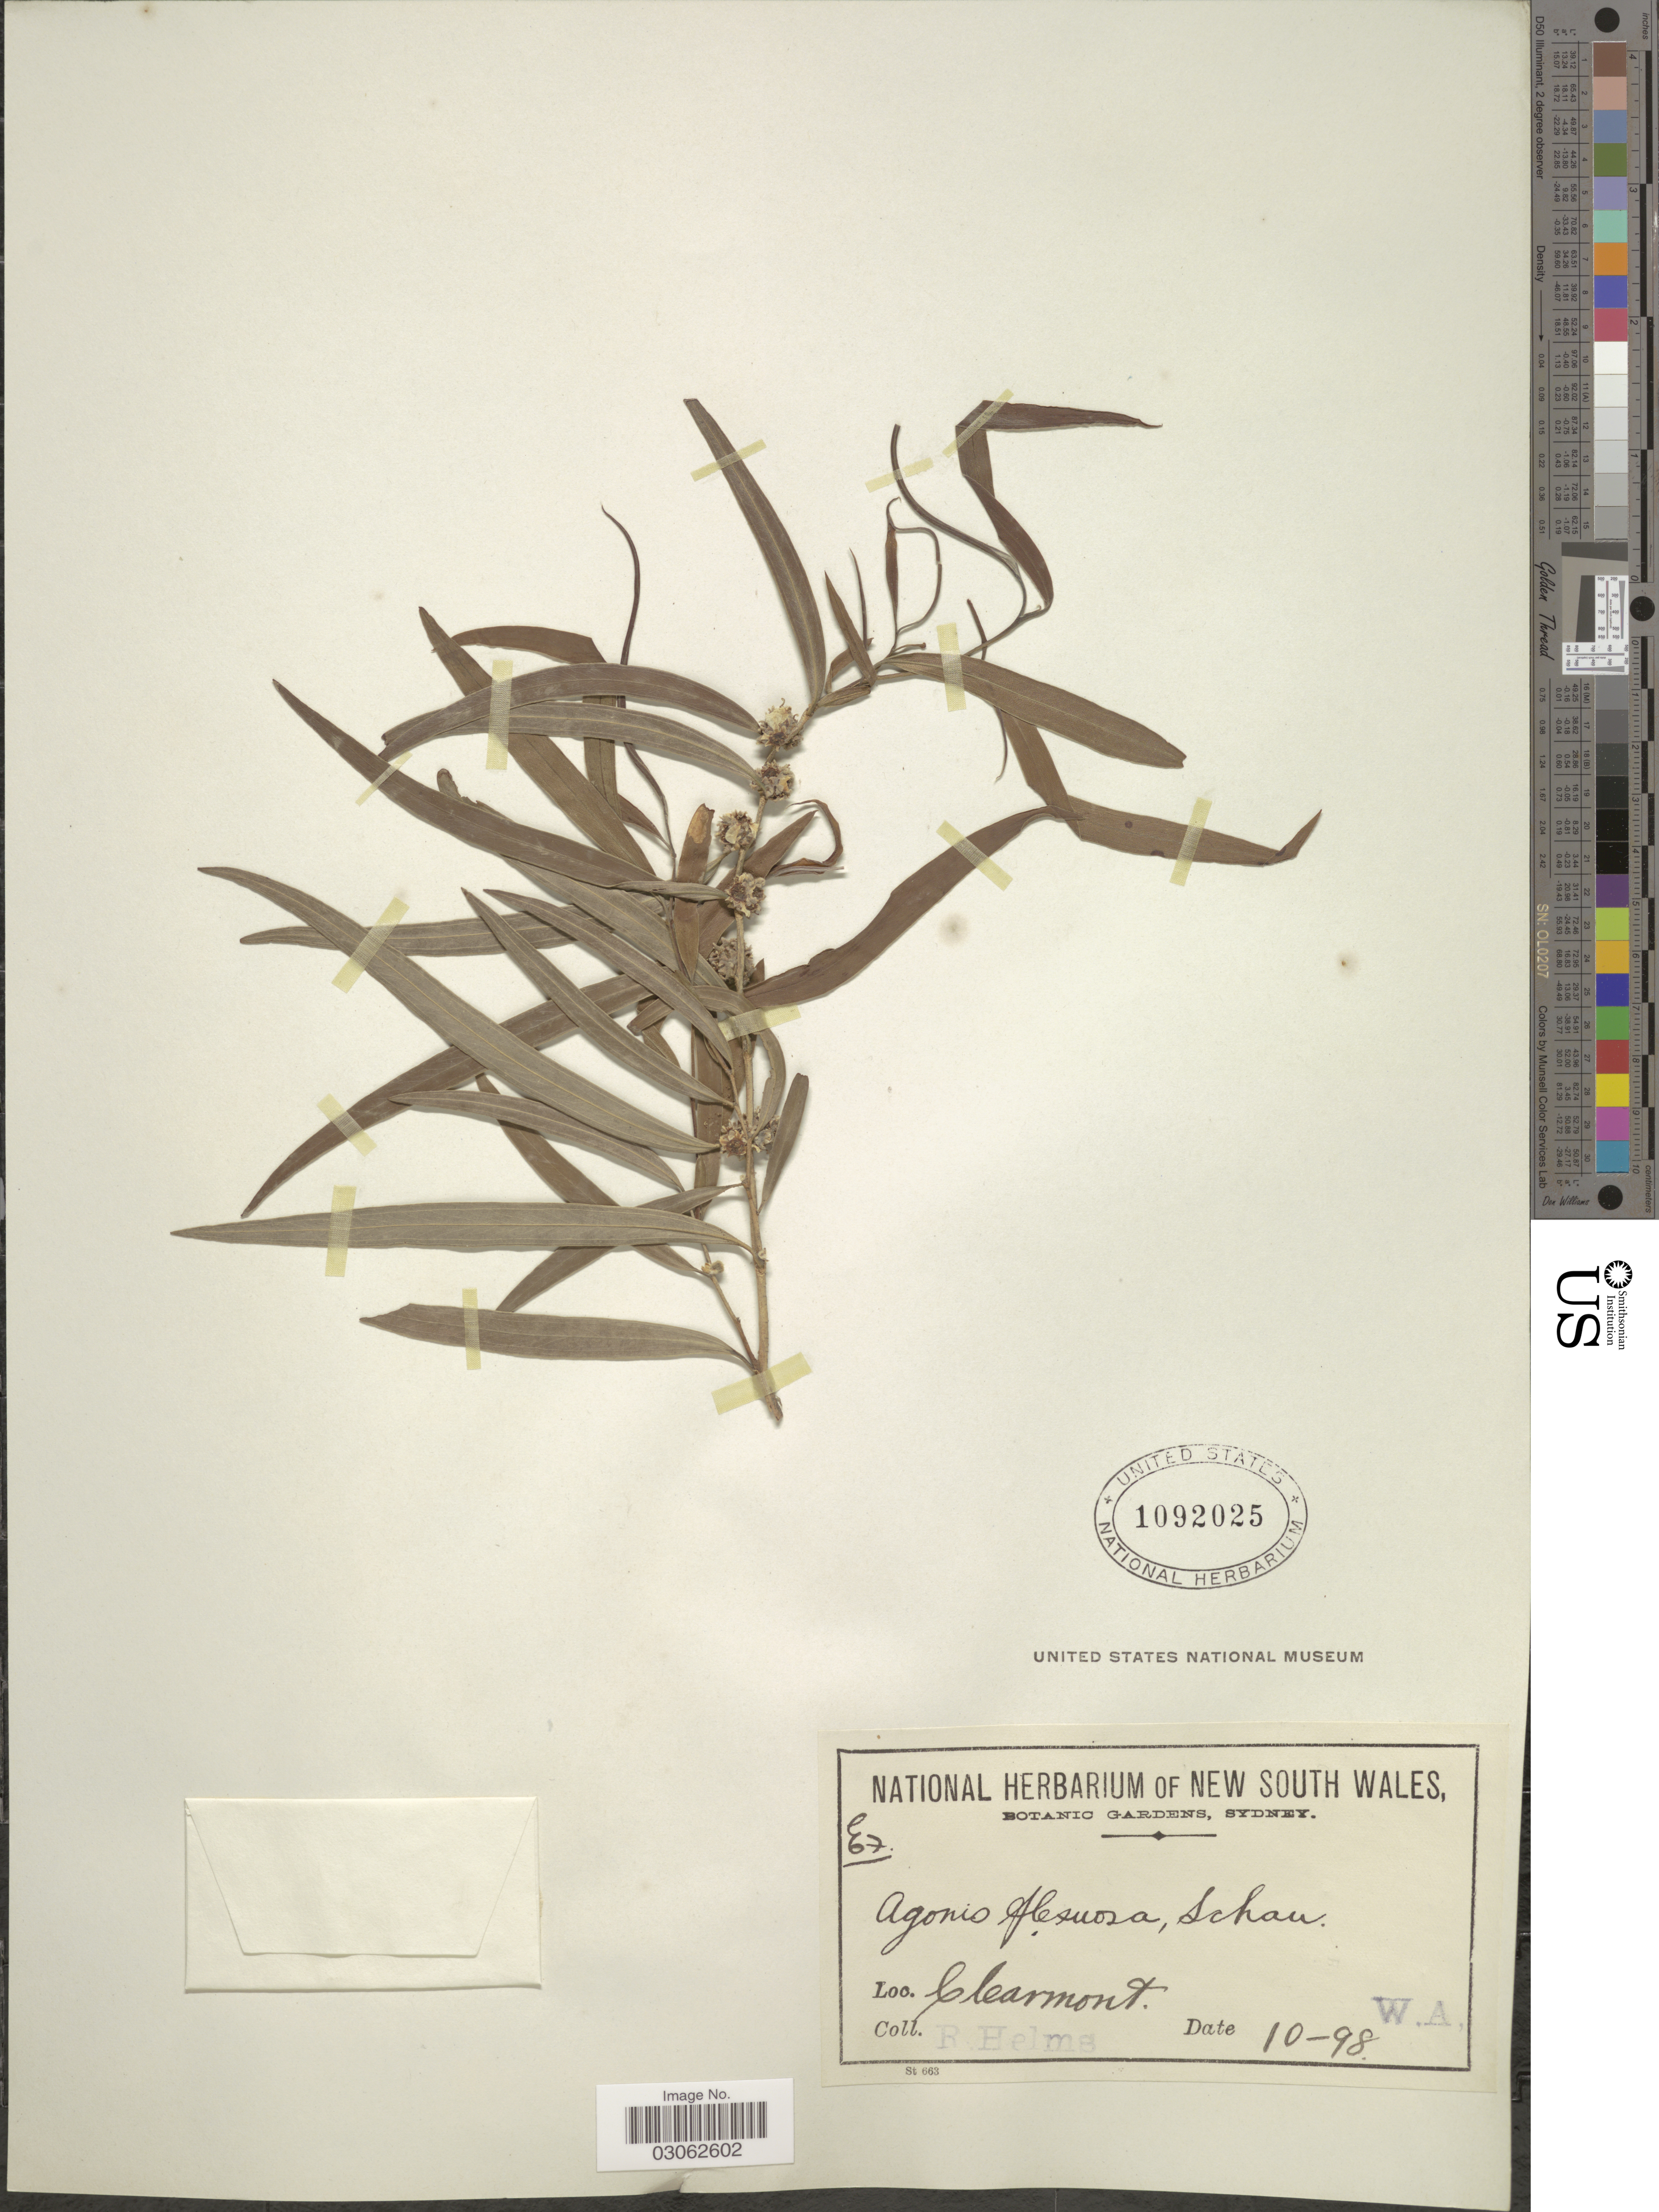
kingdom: Plantae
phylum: Tracheophyta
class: Magnoliopsida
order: Myrtales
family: Myrtaceae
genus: Agonis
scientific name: Agonis flexuosa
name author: (Willd.) Sweet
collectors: R. Helms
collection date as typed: Transcribed d/m/y: /10/98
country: Australia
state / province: Western Australia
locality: Clearmont. W.A.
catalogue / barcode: US 1092025